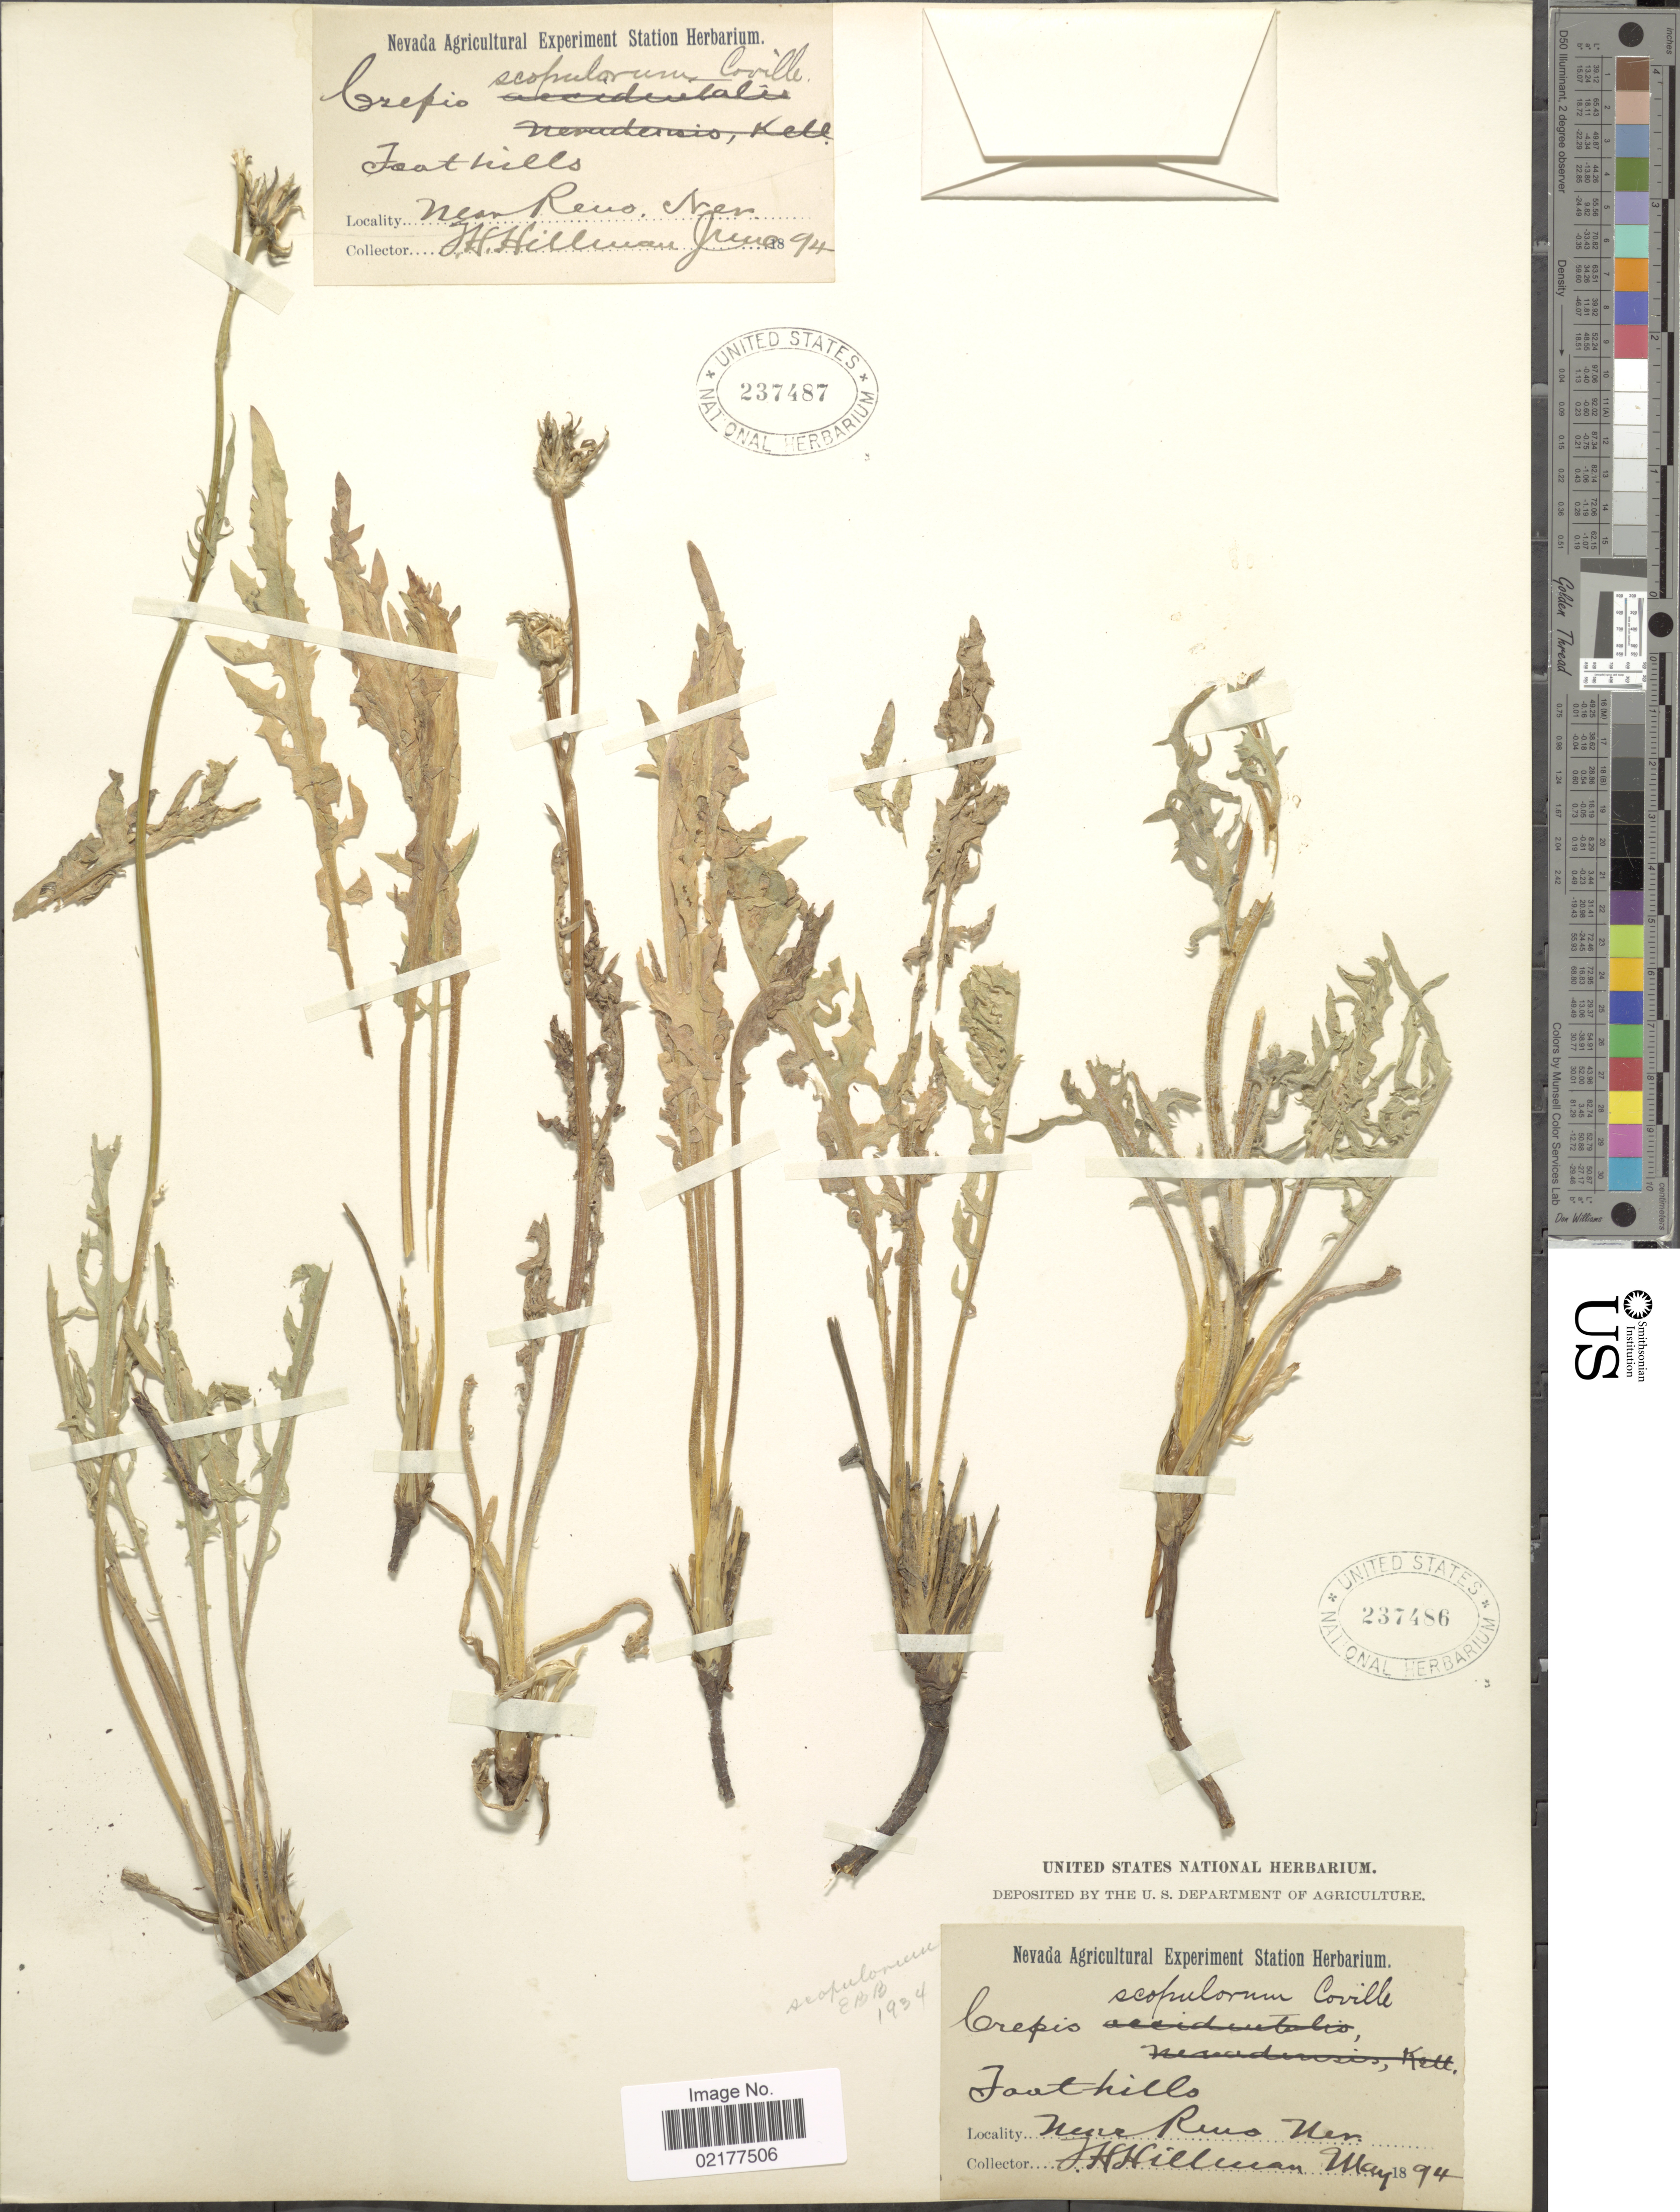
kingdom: Plantae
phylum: Tracheophyta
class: Magnoliopsida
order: Asterales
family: Asteraceae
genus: Crepis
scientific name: Crepis modocensis subsp. modocensis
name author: Greene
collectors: F. Hillman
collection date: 1894-06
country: United States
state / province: Nevada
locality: Foothills. Near Reno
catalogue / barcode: US 237487-2